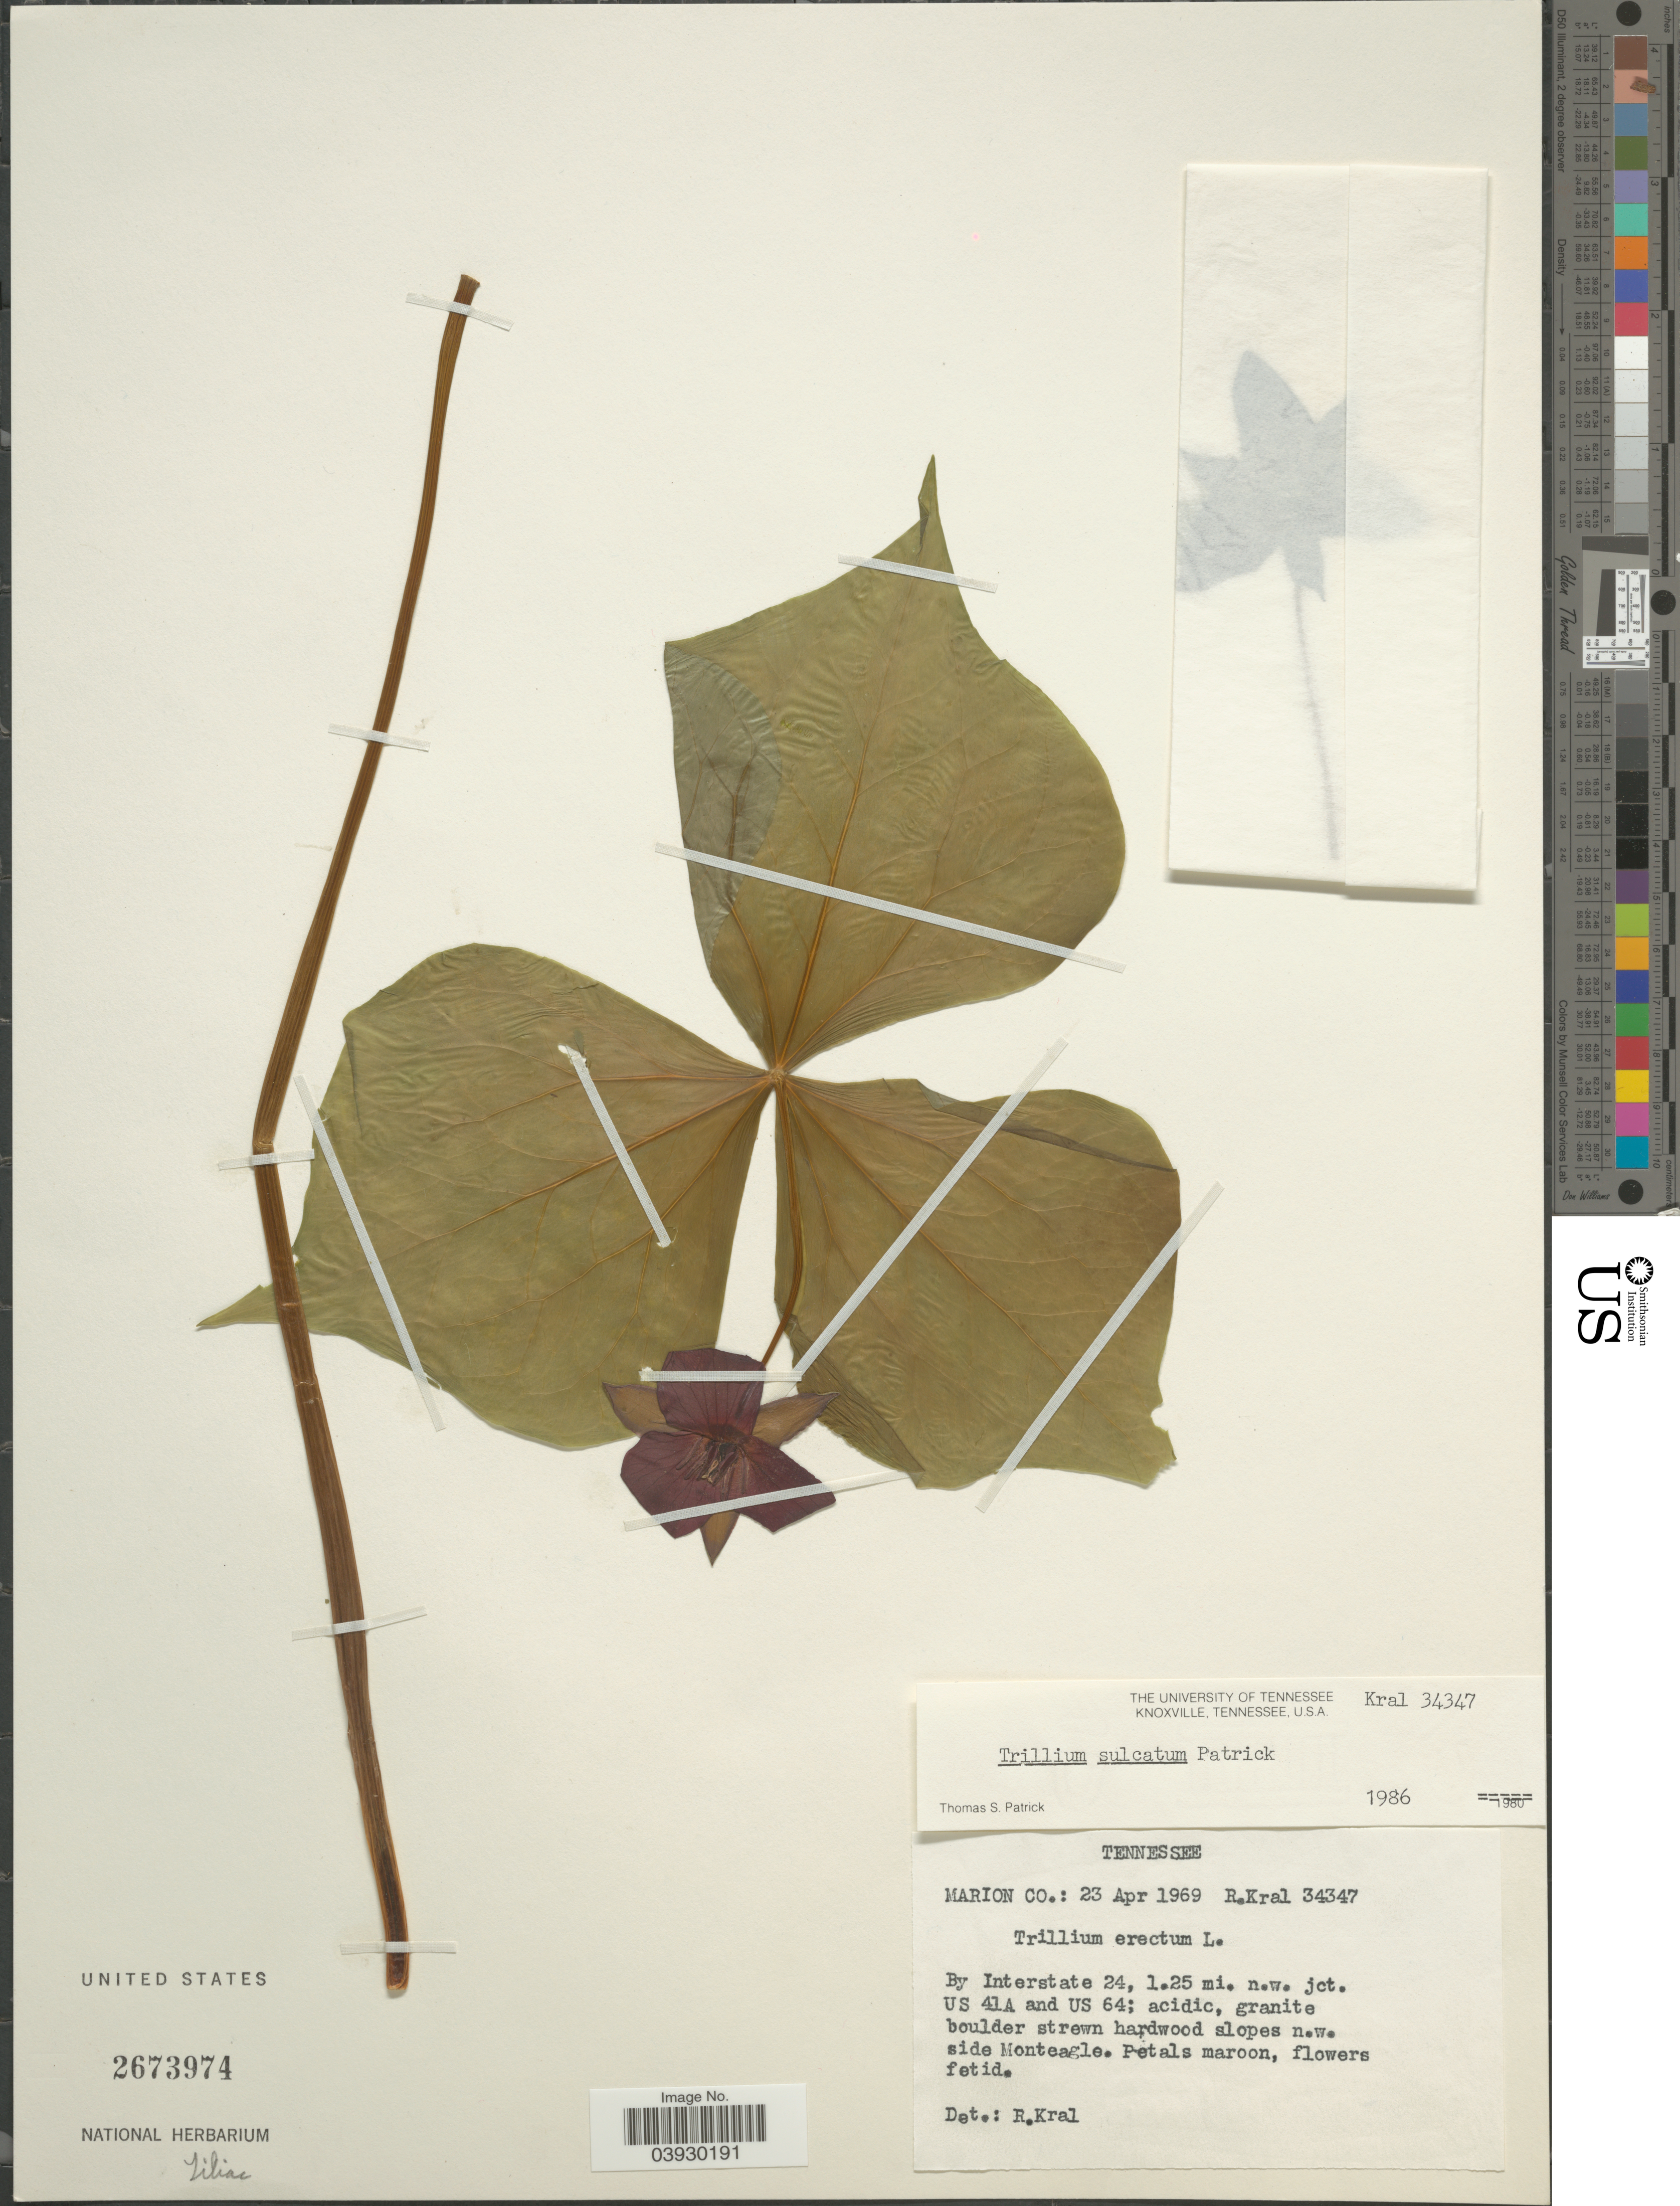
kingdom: Plantae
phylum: Tracheophyta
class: Liliopsida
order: Liliales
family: Melanthiaceae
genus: Trillium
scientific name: Trillium sulcatum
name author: T.S. Patrick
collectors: R. Kral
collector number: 34347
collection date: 1969-04-23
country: United States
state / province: Tennessee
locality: Marion Co. By Interstate 24, 1.25 mi. n.w. jct. US 41A and US 64; acidic, granite boulder strewn hardwood slopes n.w. side Monteagle.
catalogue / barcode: US 2673974